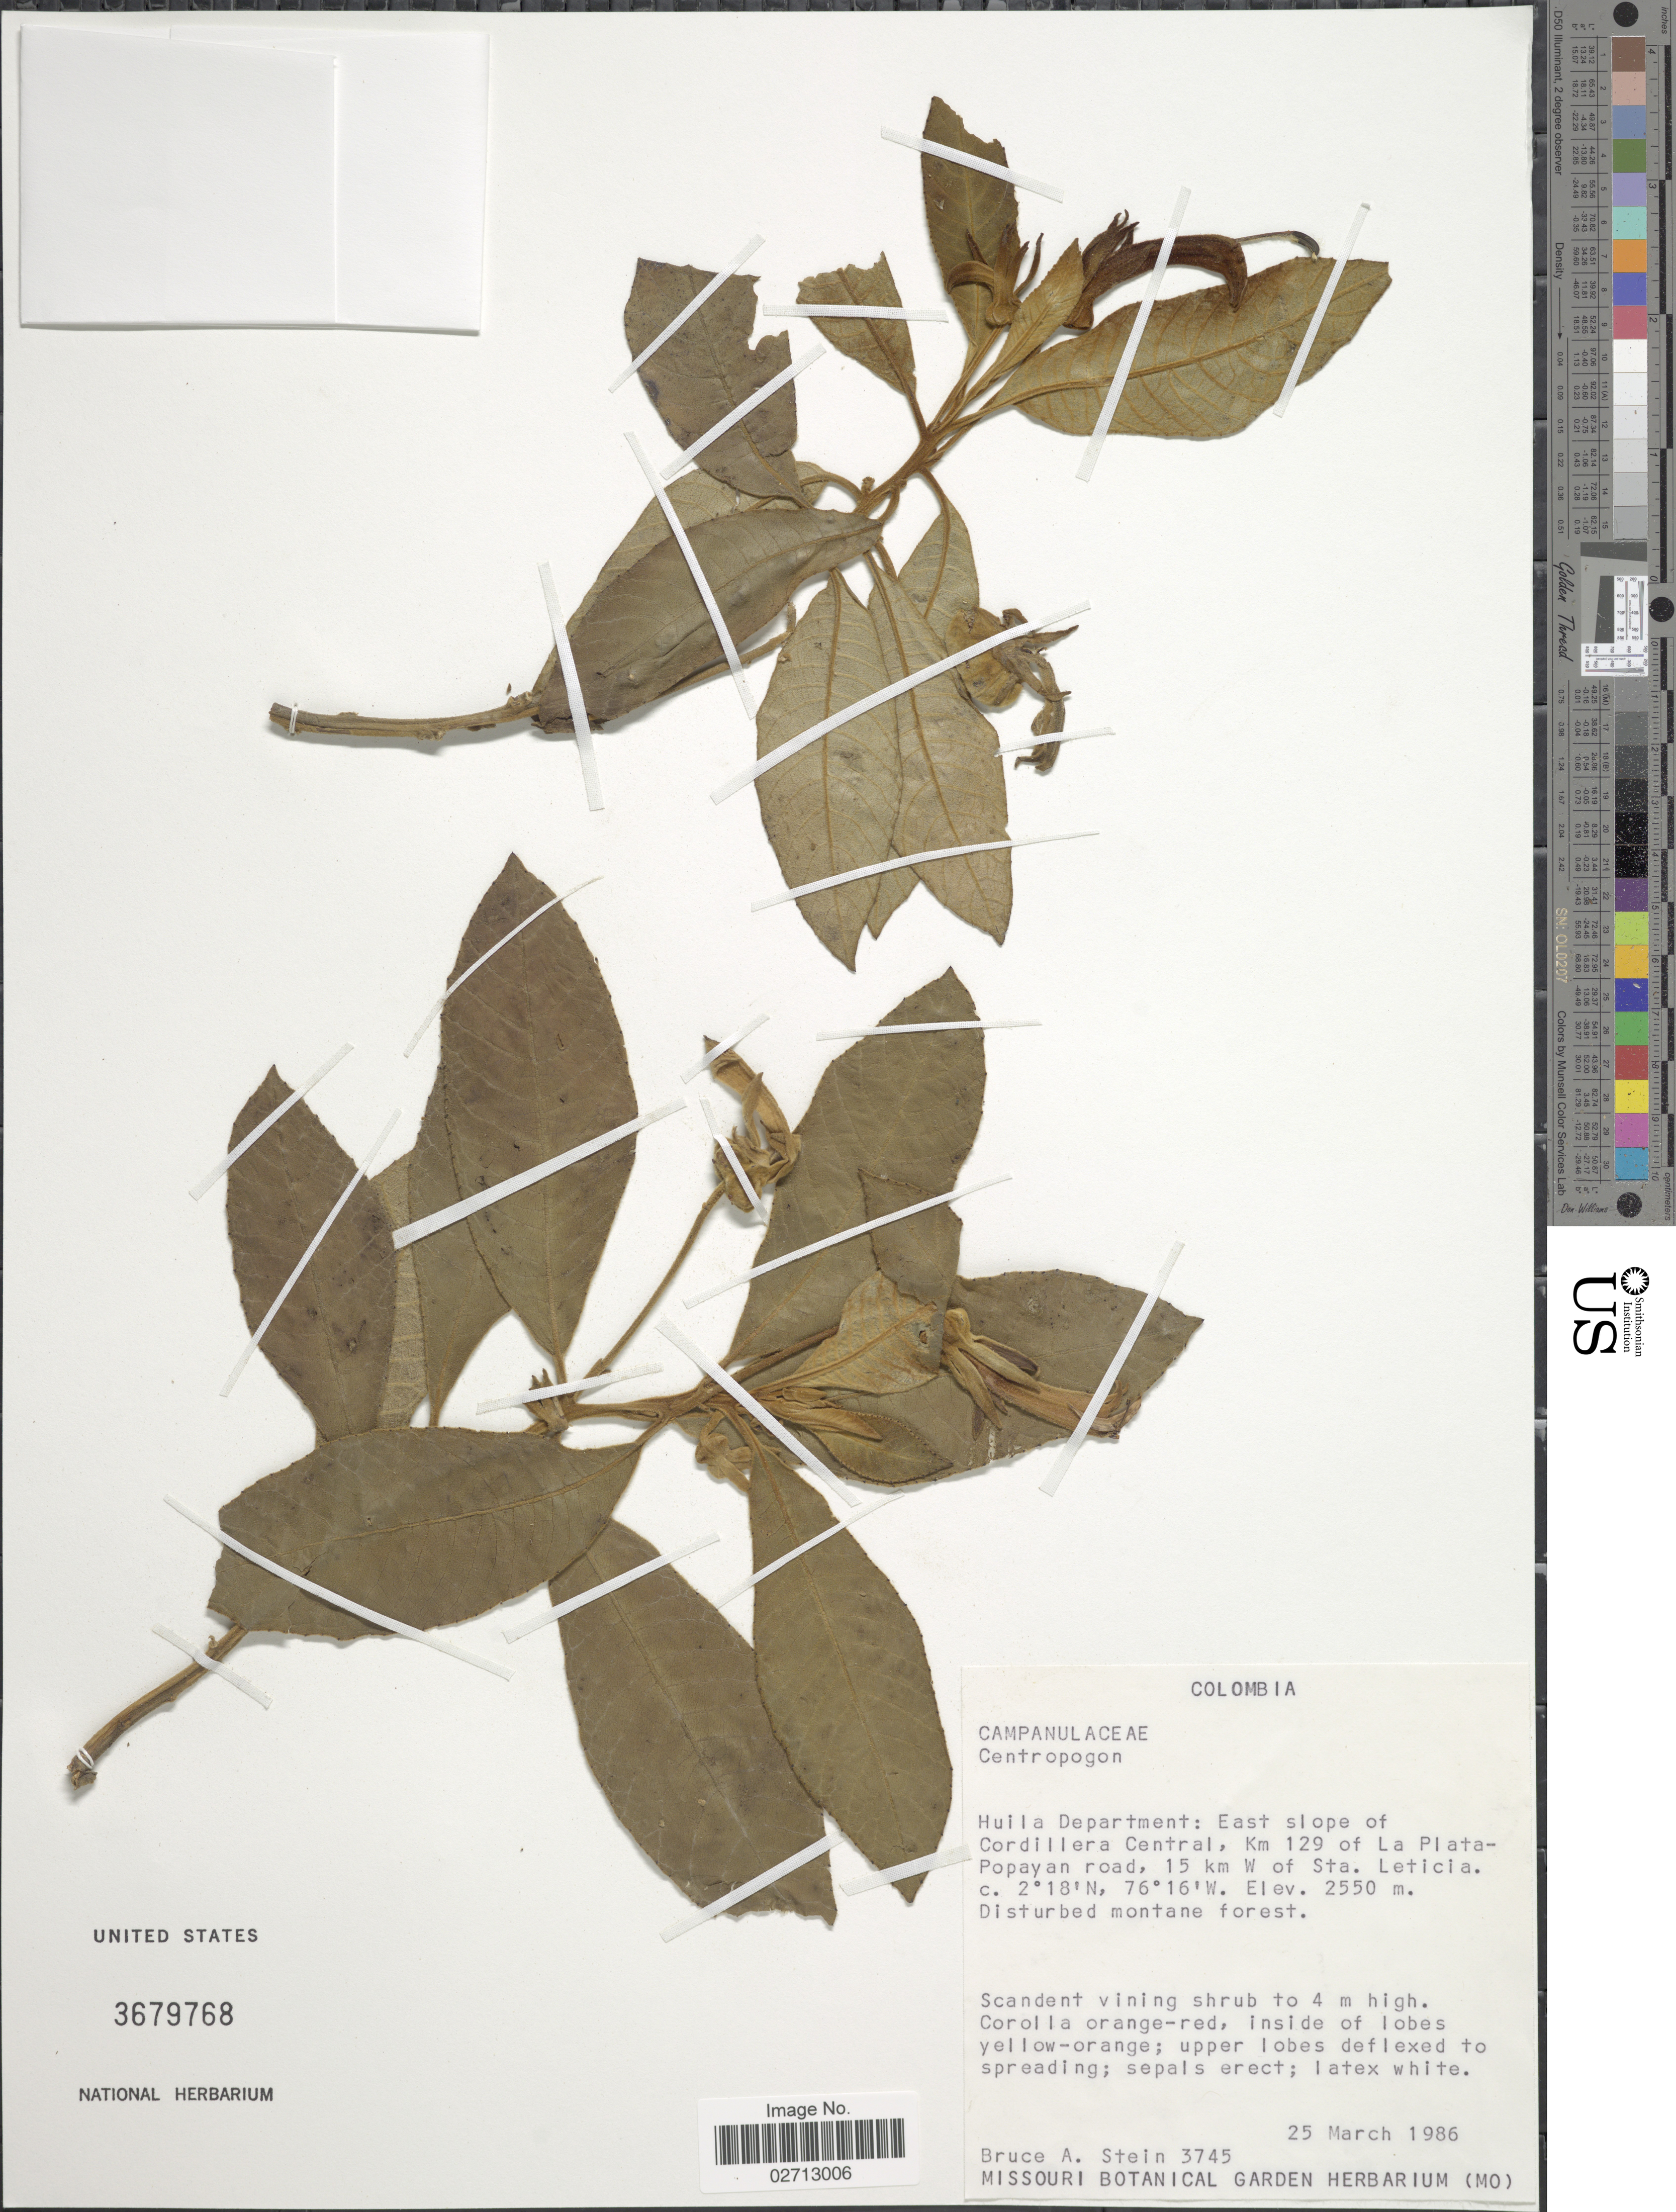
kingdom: Plantae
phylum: Tracheophyta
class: Magnoliopsida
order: Asterales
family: Campanulaceae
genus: Centropogon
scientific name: Centropogon sp.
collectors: B. A. Stein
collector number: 3745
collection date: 1986-03-25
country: Colombia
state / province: Huila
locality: East slope of Cordillera Central. Km 129 of La Plata-Popayan road, 15 km W of Sta. Leticia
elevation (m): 2550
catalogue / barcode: US 3679768